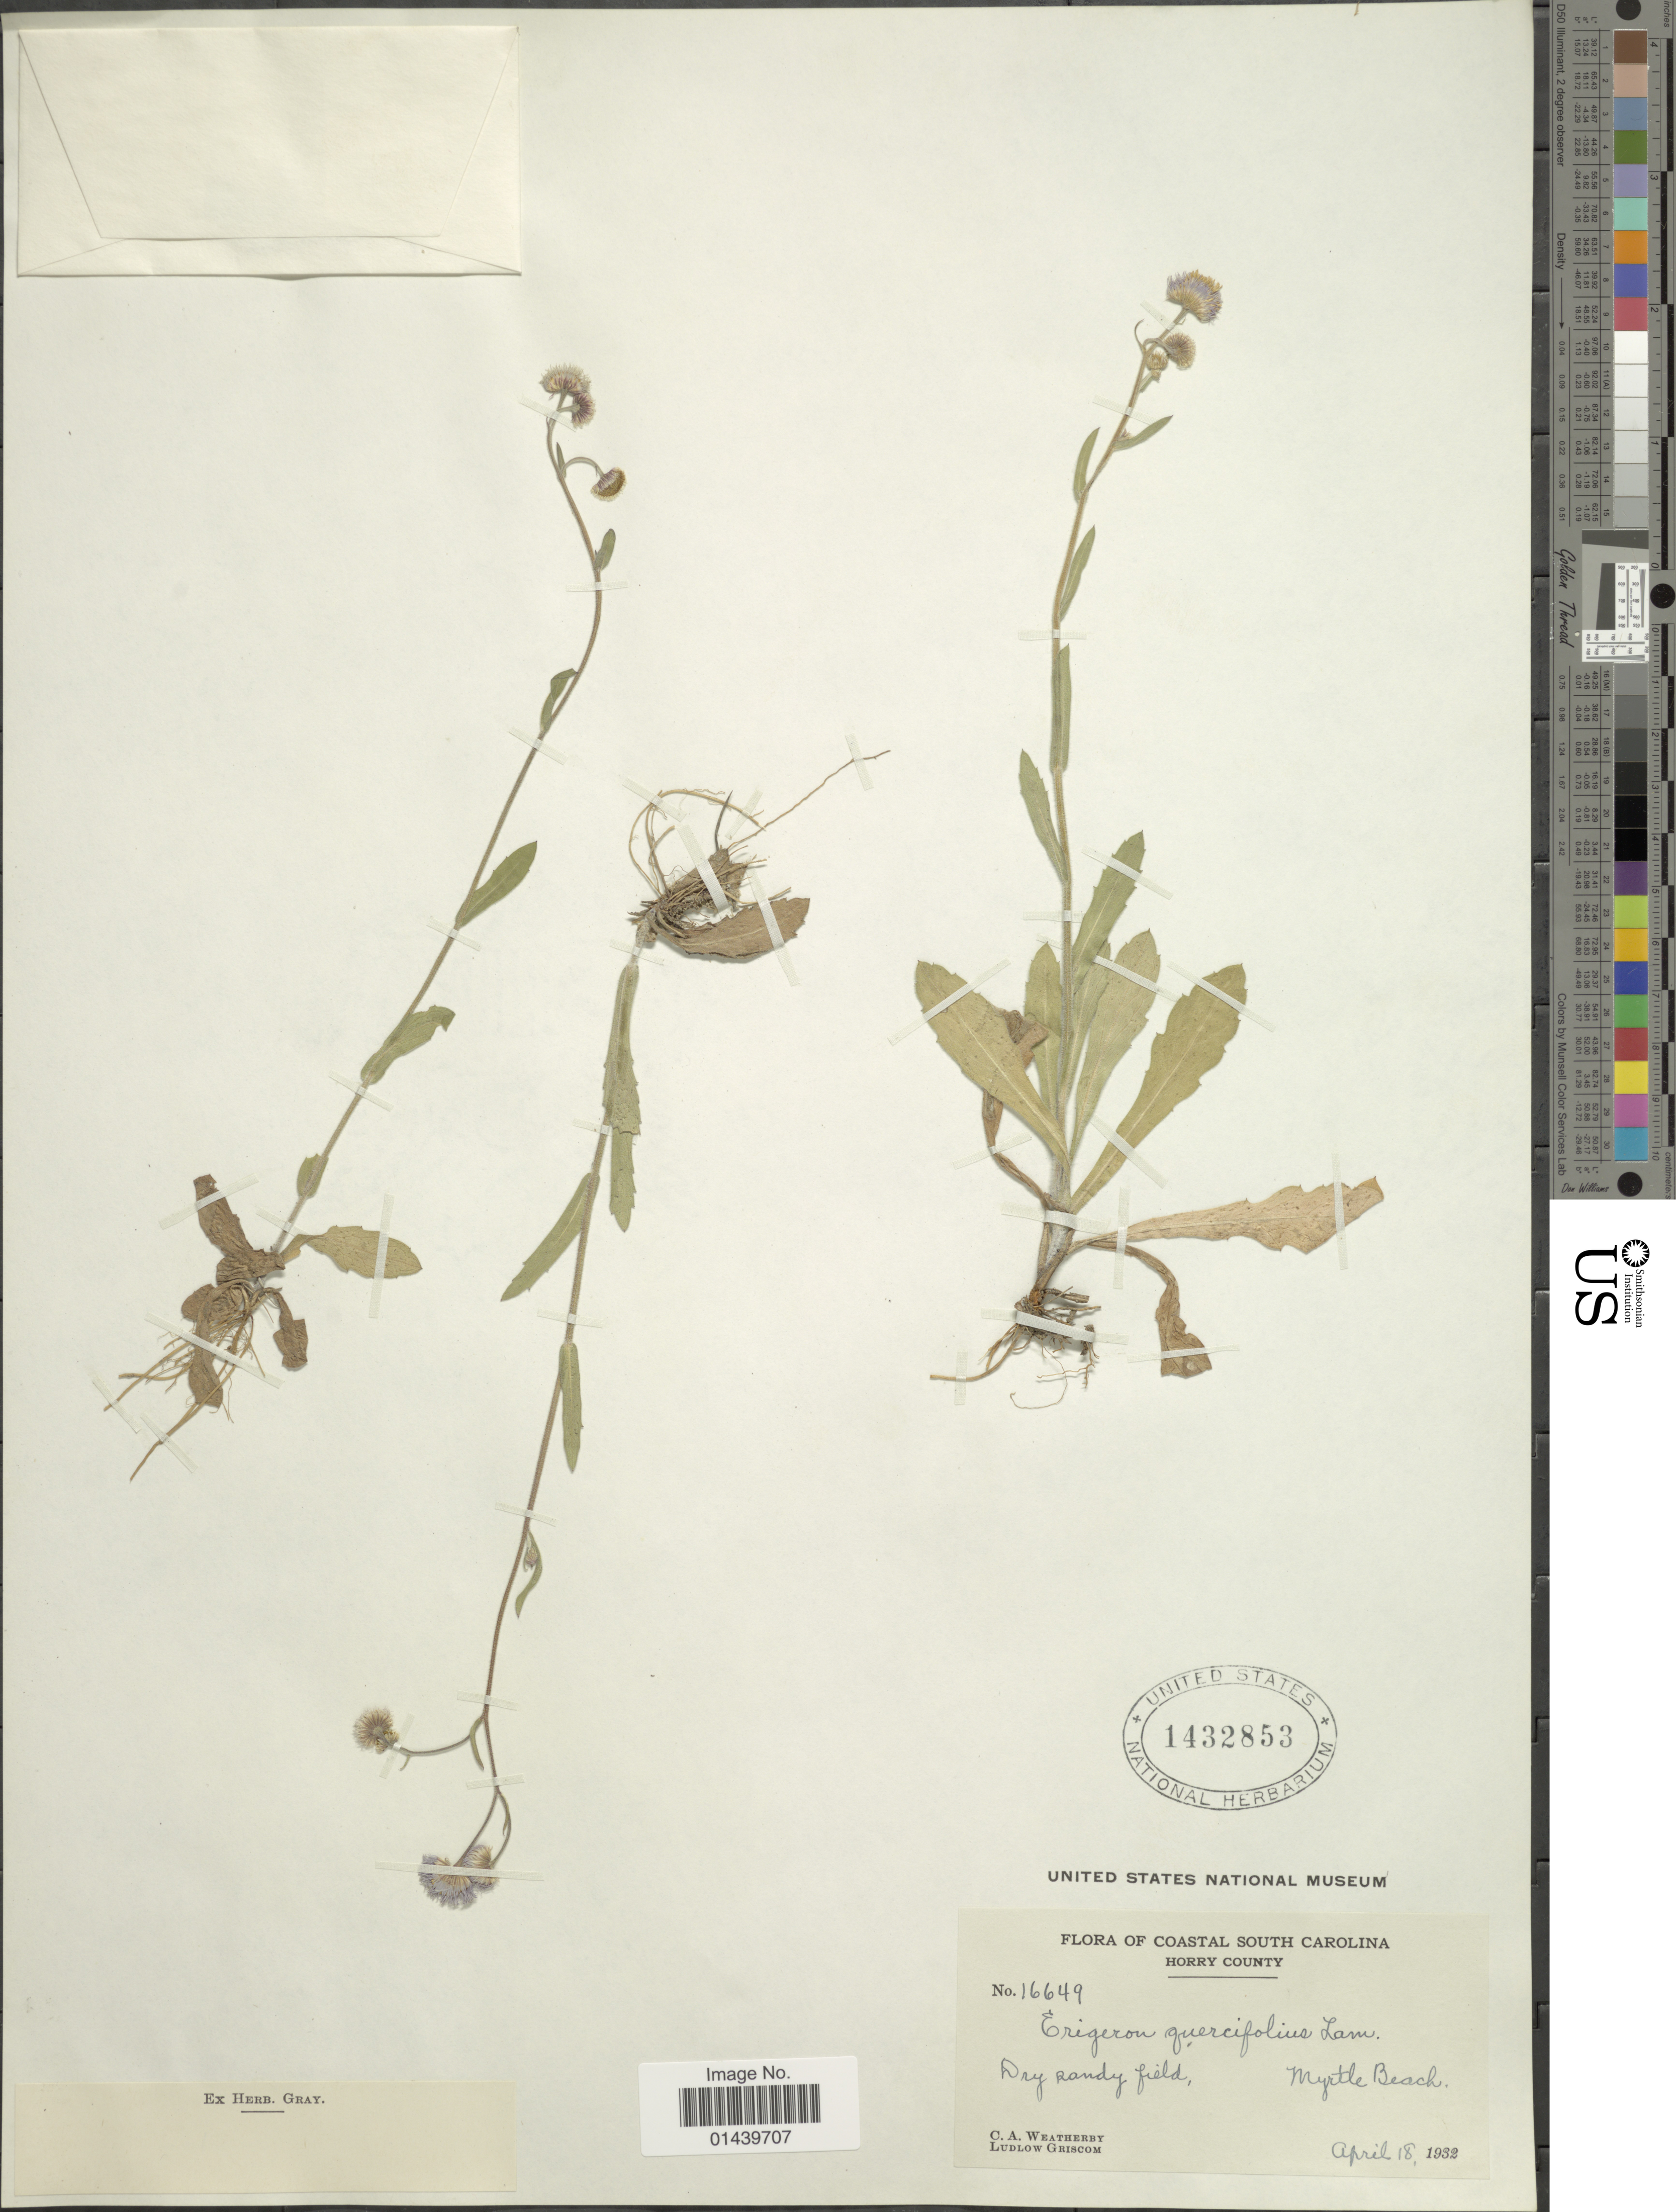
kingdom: Plantae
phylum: Tracheophyta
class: Magnoliopsida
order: Asterales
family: Asteraceae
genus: Erigeron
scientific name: Erigeron quercifolius Lam.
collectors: C. A. Weatherby & L. Griscom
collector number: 16649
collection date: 1932-04-18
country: United States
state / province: South Carolina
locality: Coastal South Carolina. Horry County. Myrtle Beach.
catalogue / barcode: US 1432853